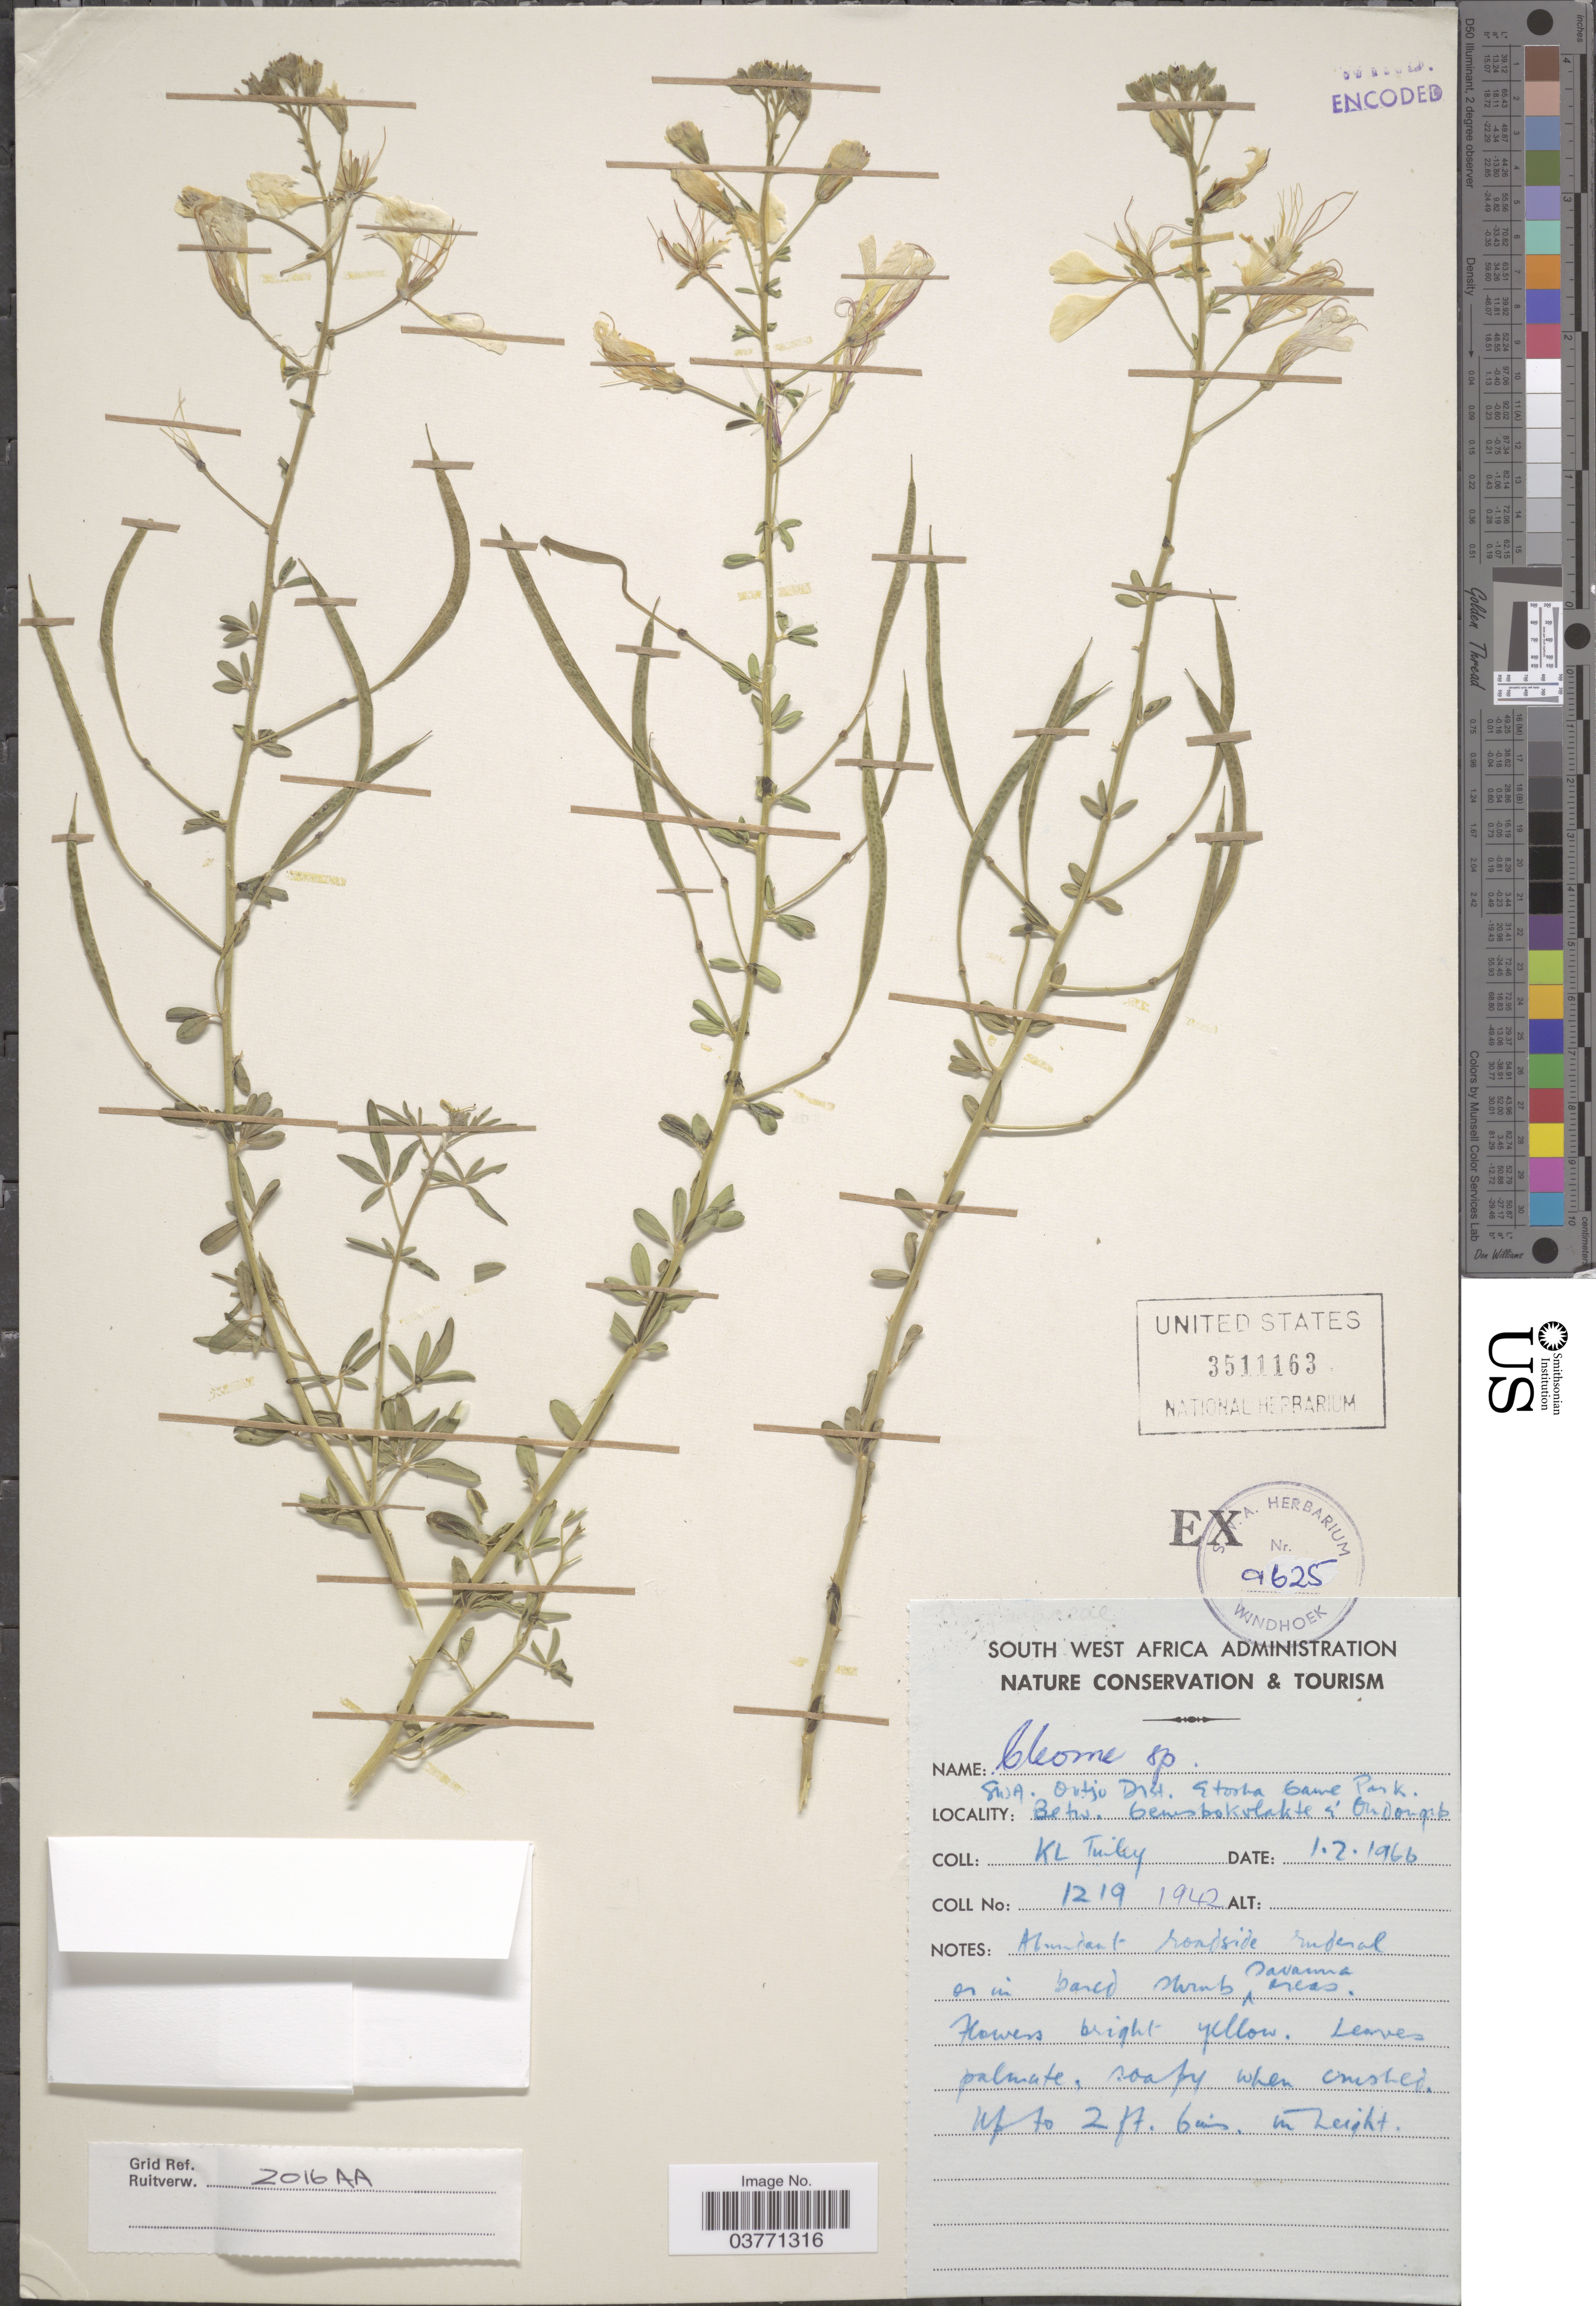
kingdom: Plantae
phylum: Tracheophyta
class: Magnoliopsida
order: Brassicales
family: Cleomaceae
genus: Cleome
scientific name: Cleome sp.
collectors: K. Tinley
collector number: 1219/1942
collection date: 1966-02-01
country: Namibia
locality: SWA. Outjo Dist. Etosha Game Park. Betw. Gemsbokvlakte and Ondongab.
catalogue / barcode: US 3511163